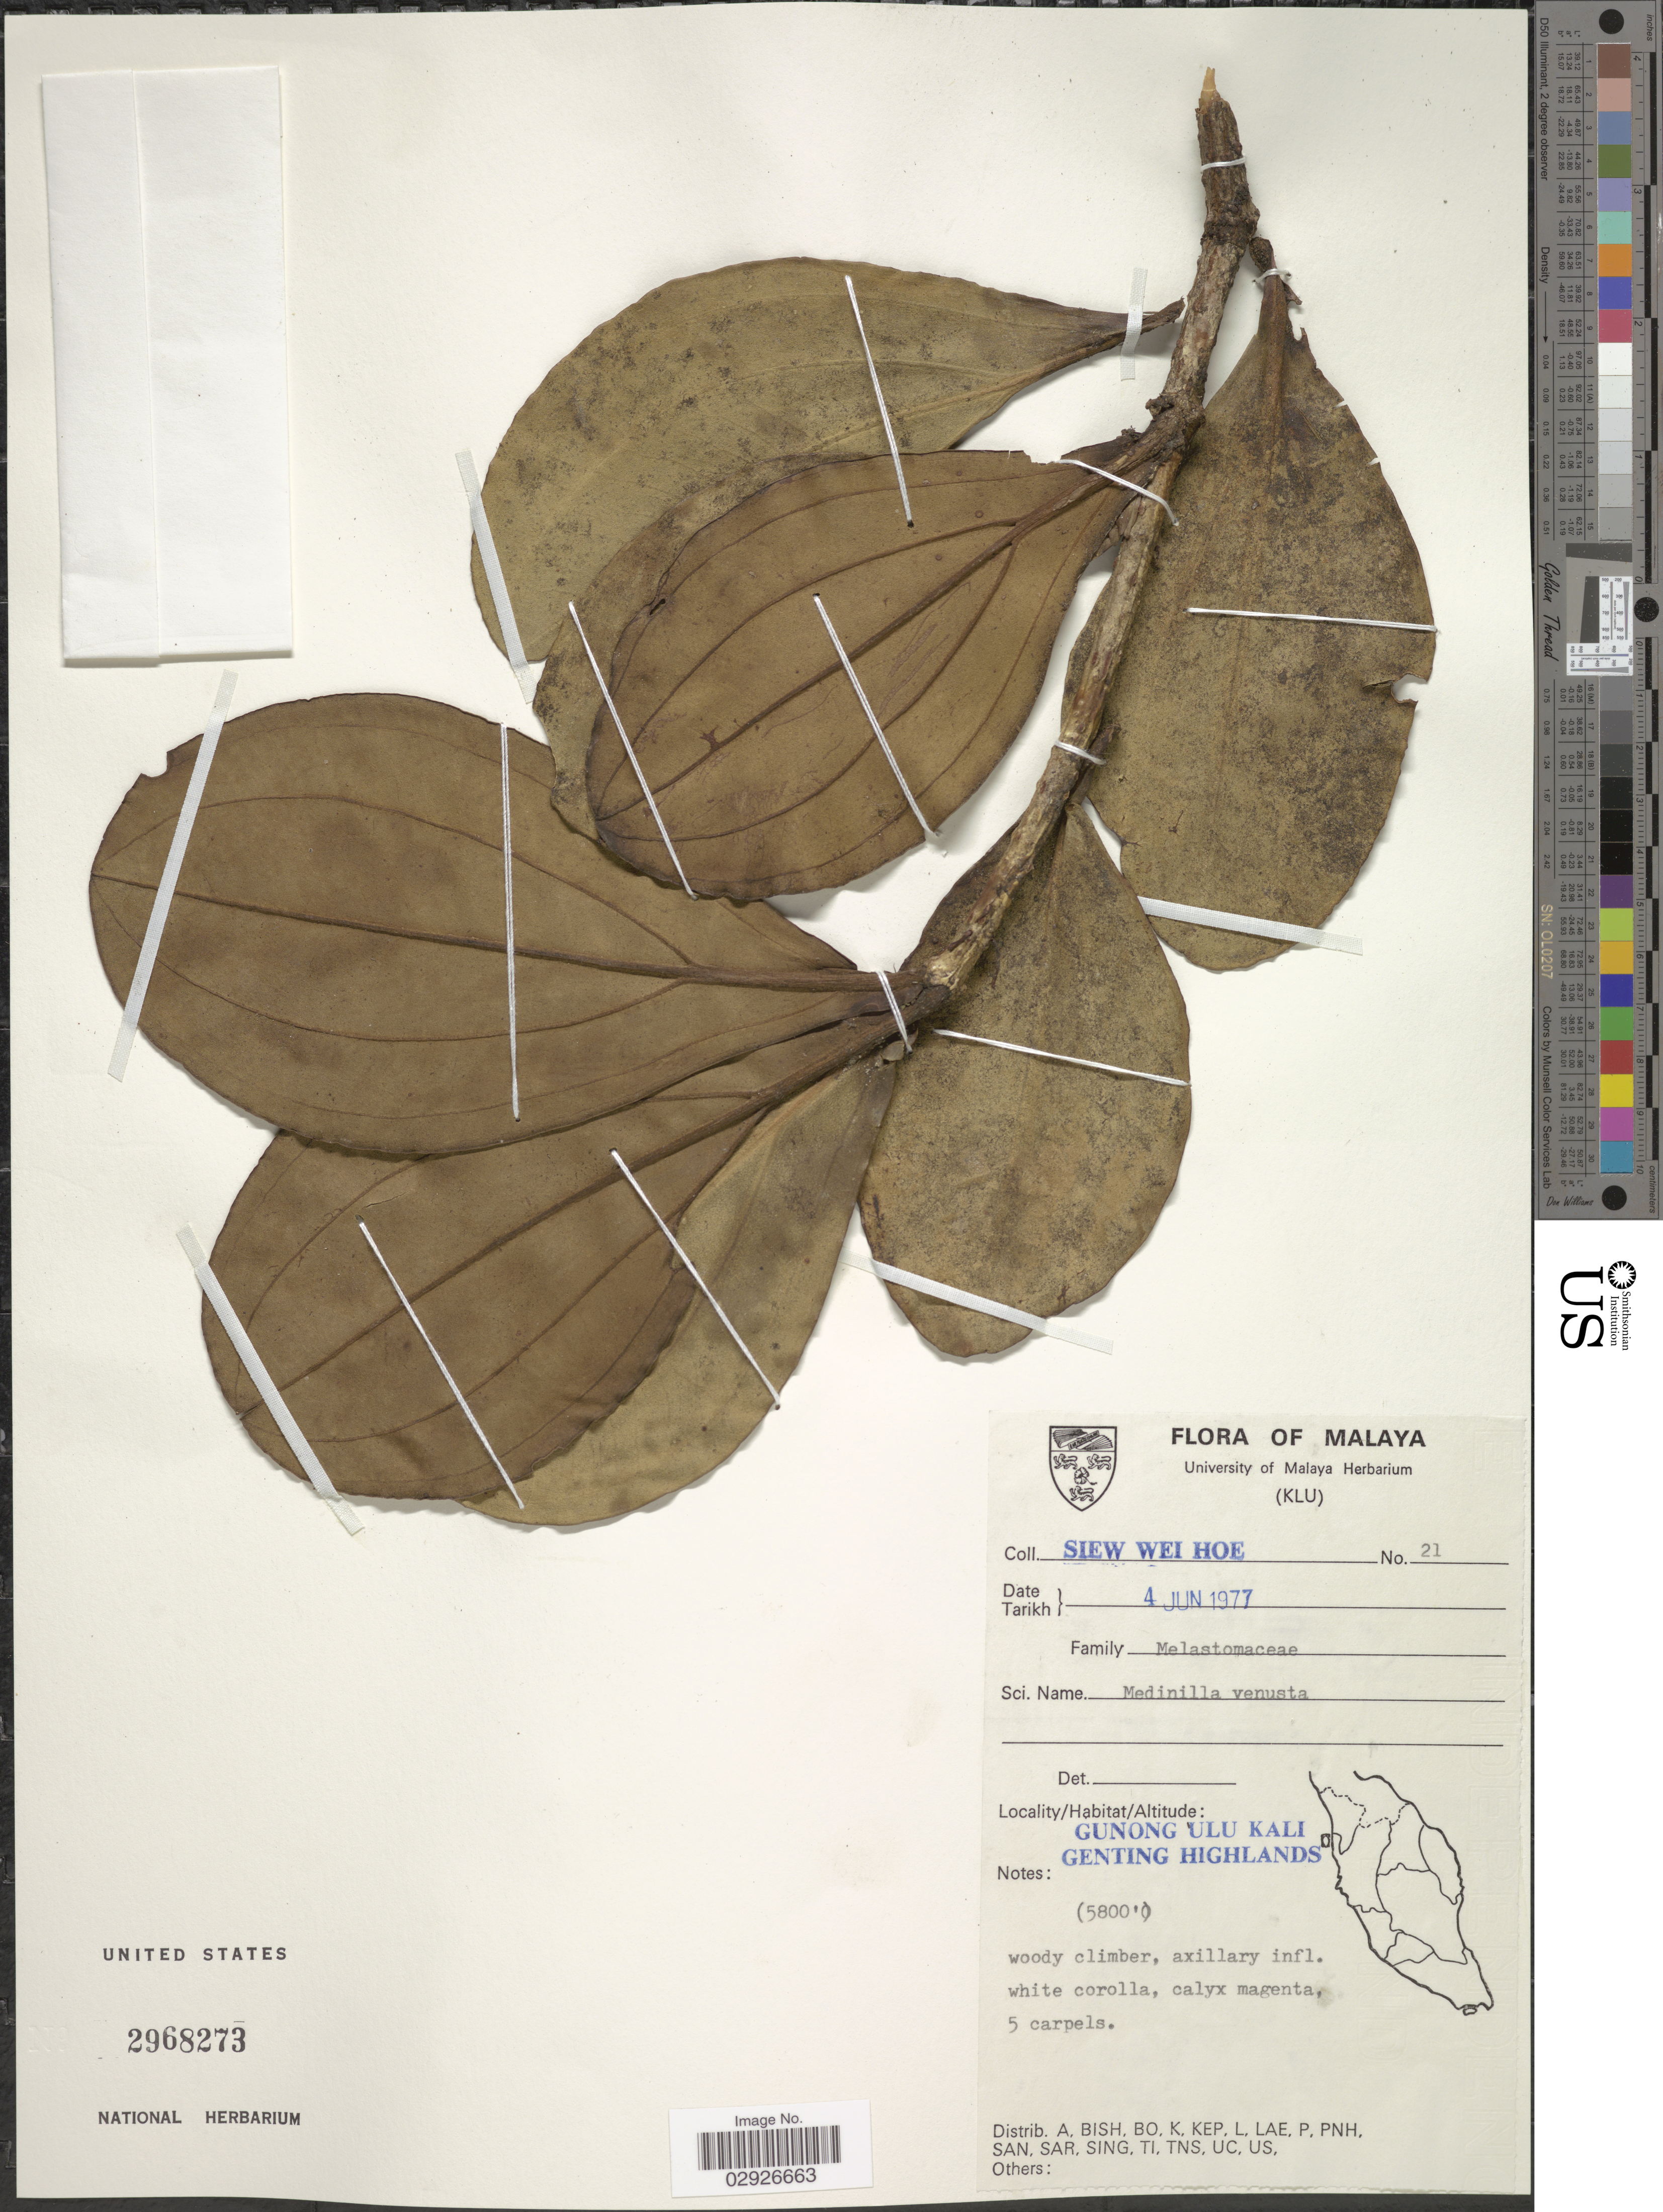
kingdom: Plantae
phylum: Tracheophyta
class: Magnoliopsida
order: Myrtales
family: Melastomataceae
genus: Medinilla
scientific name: Medinilla venusta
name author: King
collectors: W. H. Siew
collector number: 21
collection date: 1977-06-04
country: Malaysia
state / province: Pahang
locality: Malaya. Gunong Ulu Kali. Genting Highlands.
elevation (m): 1768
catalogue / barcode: US 2968273